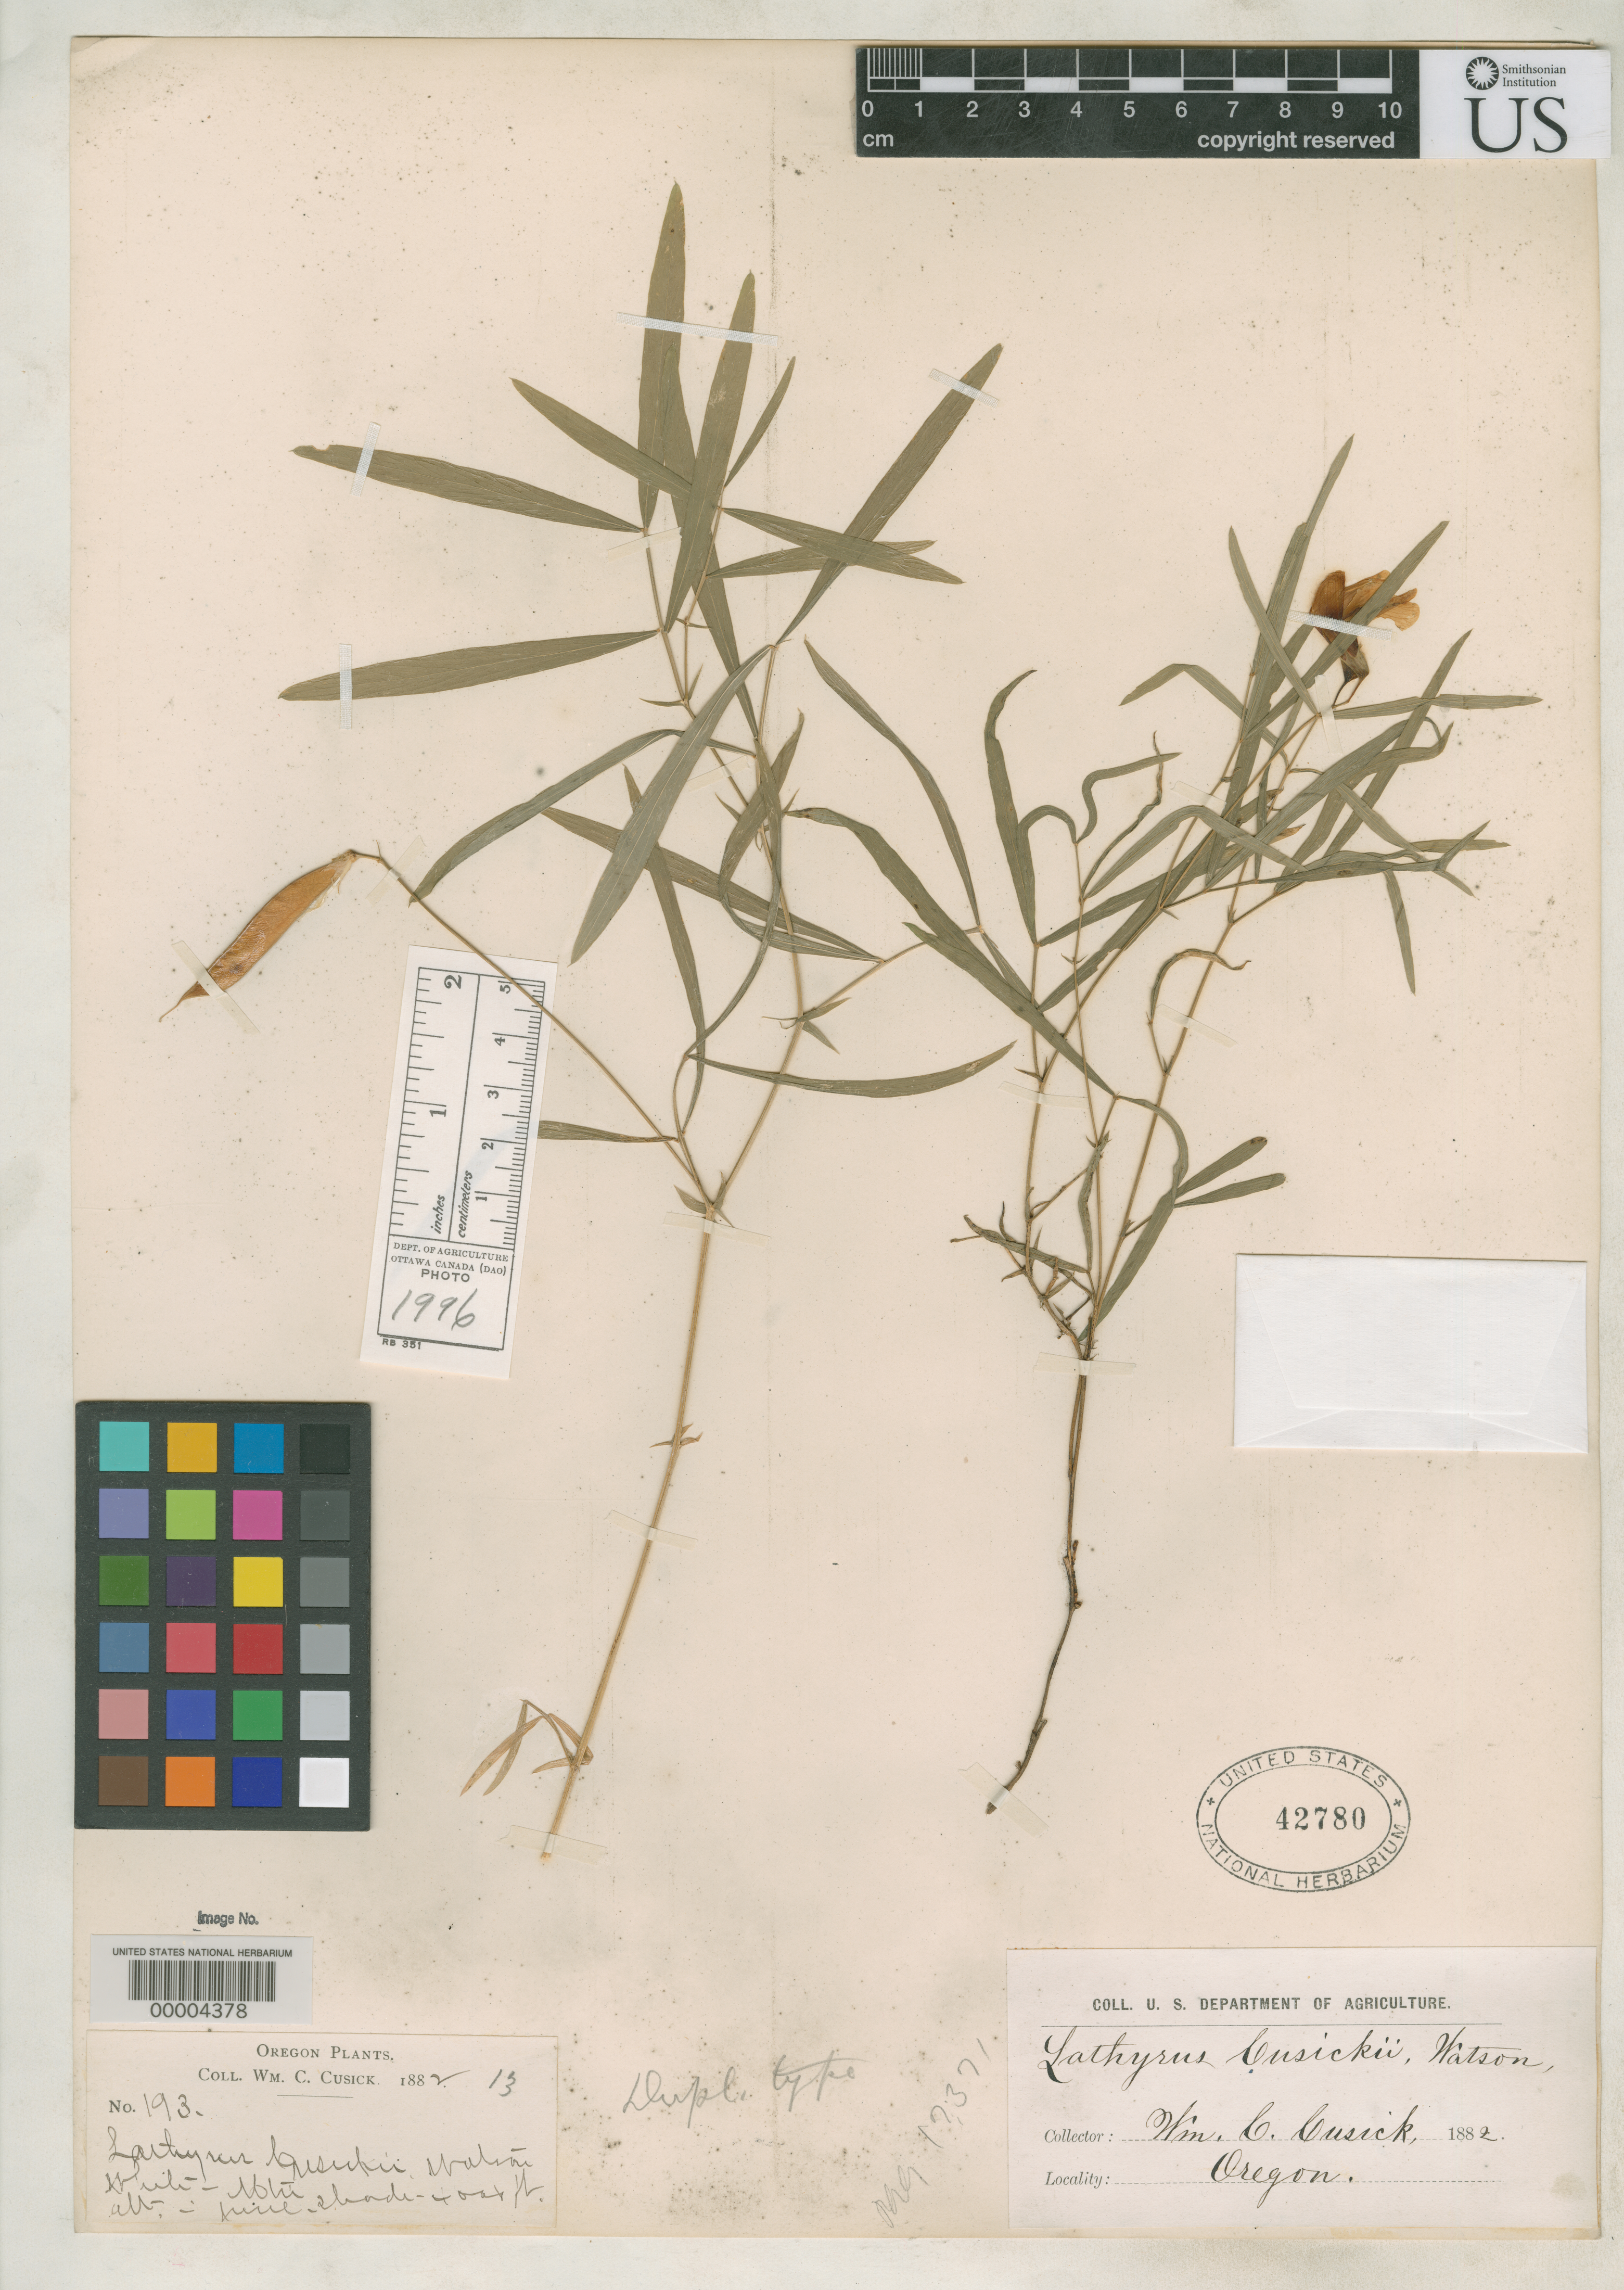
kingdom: Plantae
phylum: Tracheophyta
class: Magnoliopsida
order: Fabales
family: Fabaceae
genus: Lathyrus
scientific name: Lathyrus cusickii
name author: S. Watson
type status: Type Collection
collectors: W. C. Cusick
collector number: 193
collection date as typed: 1882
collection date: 1882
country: United States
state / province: Oregon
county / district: Union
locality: White Mountain.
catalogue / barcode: US 42780